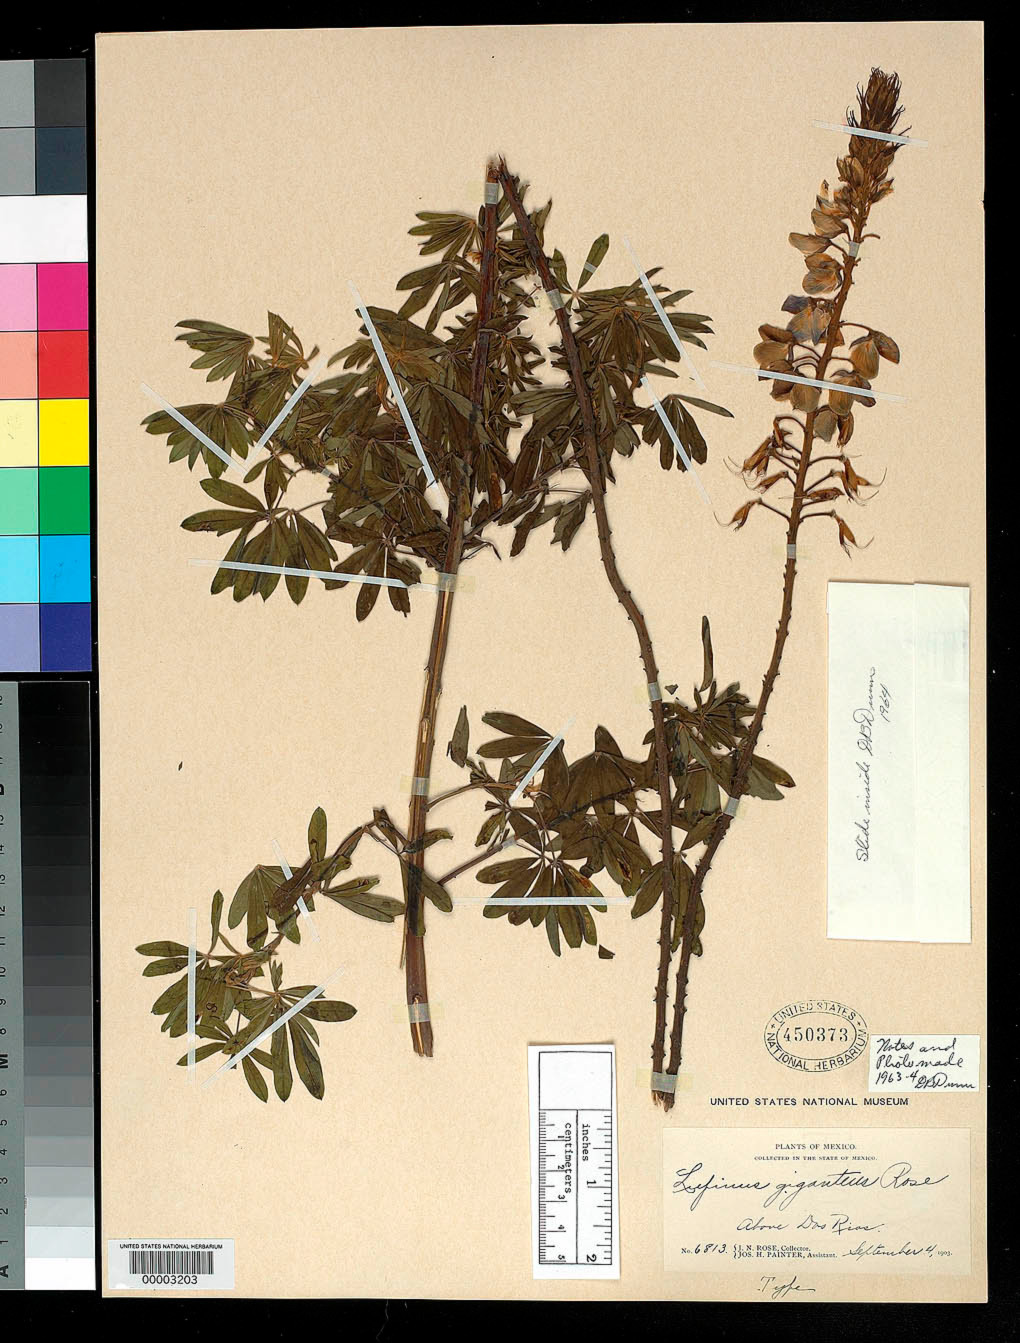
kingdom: Plantae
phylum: Tracheophyta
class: Magnoliopsida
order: Fabales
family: Fabaceae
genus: Lupinus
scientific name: Lupinus giganteus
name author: Rose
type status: Type Collection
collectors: J. N. Rose & J. H. Painter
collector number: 6813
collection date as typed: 04 Sep 1903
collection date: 1903-09-04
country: Mexico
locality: Mexican National railroad above Dos Rios.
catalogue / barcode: US 450373